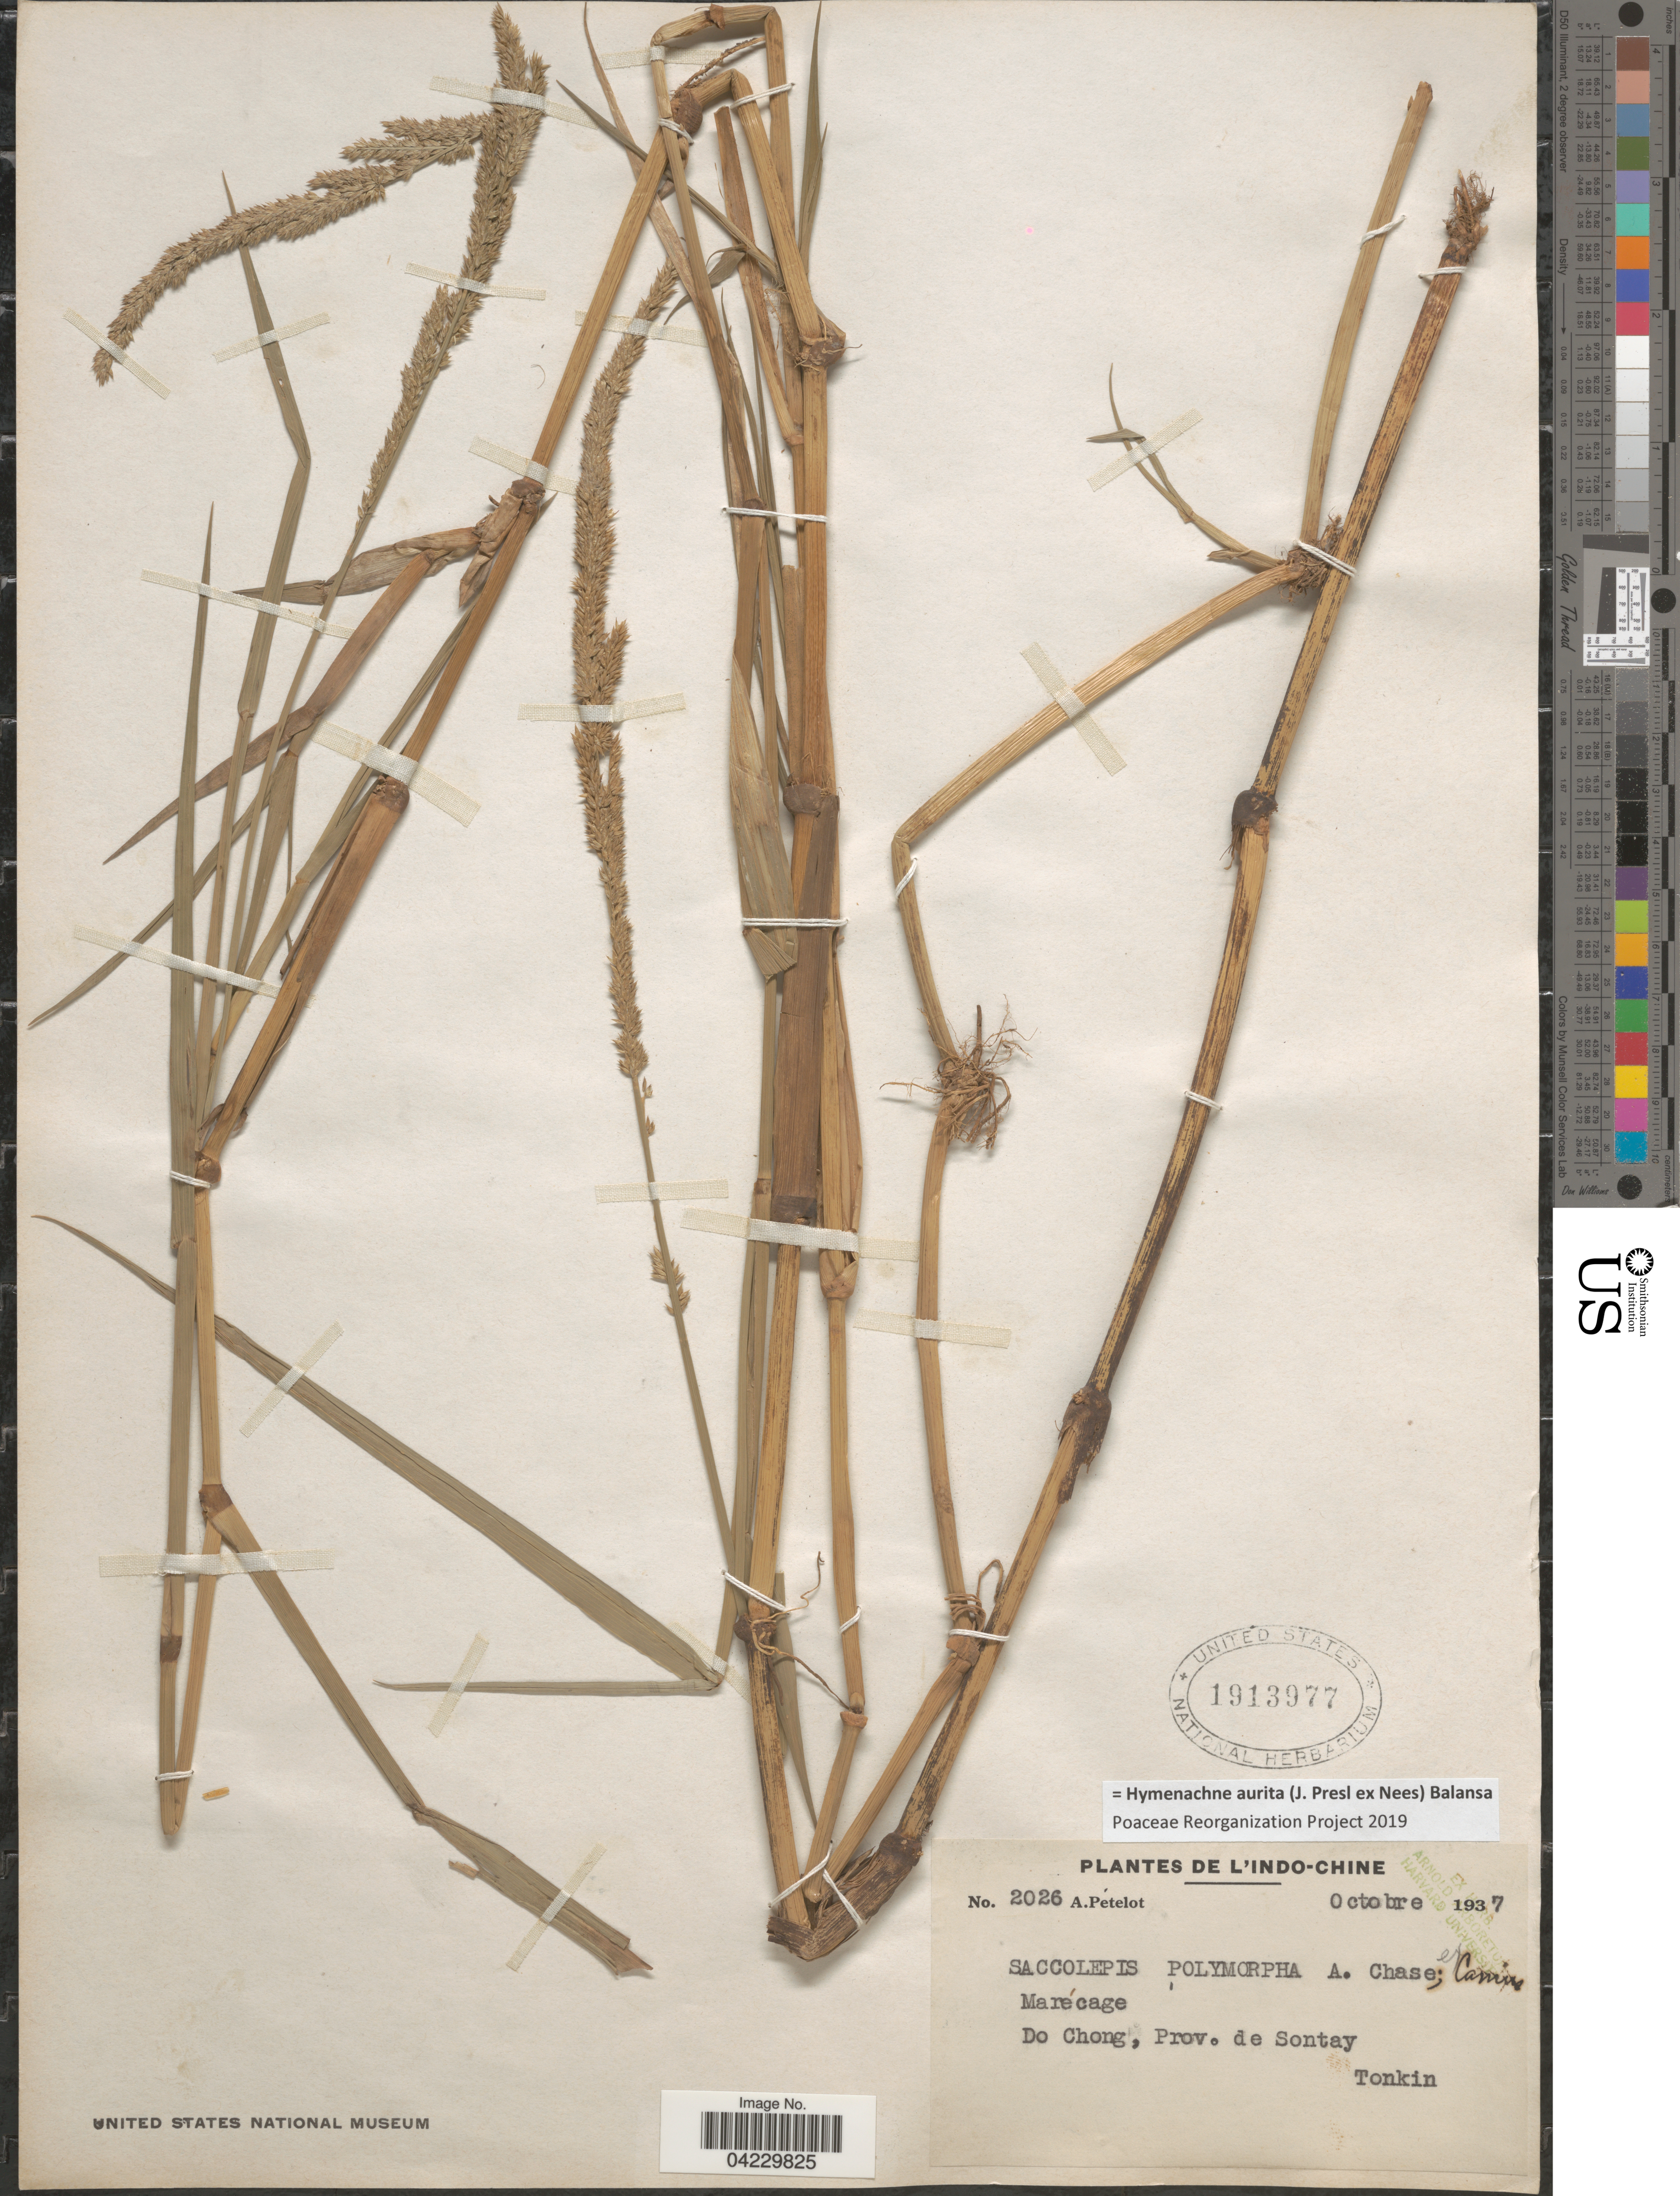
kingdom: Plantae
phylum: Tracheophyta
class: Liliopsida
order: Poales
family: Poaceae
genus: Hymenachne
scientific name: Hymenachne aurita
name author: (J. Presl ex Nees) Balansa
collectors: A. Petelot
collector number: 2026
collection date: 1937-10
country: Vietnam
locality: L'Indo-Chine. Marécage. Do Chong, Prov. de Sontay. Tonkin.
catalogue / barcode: US 1913977